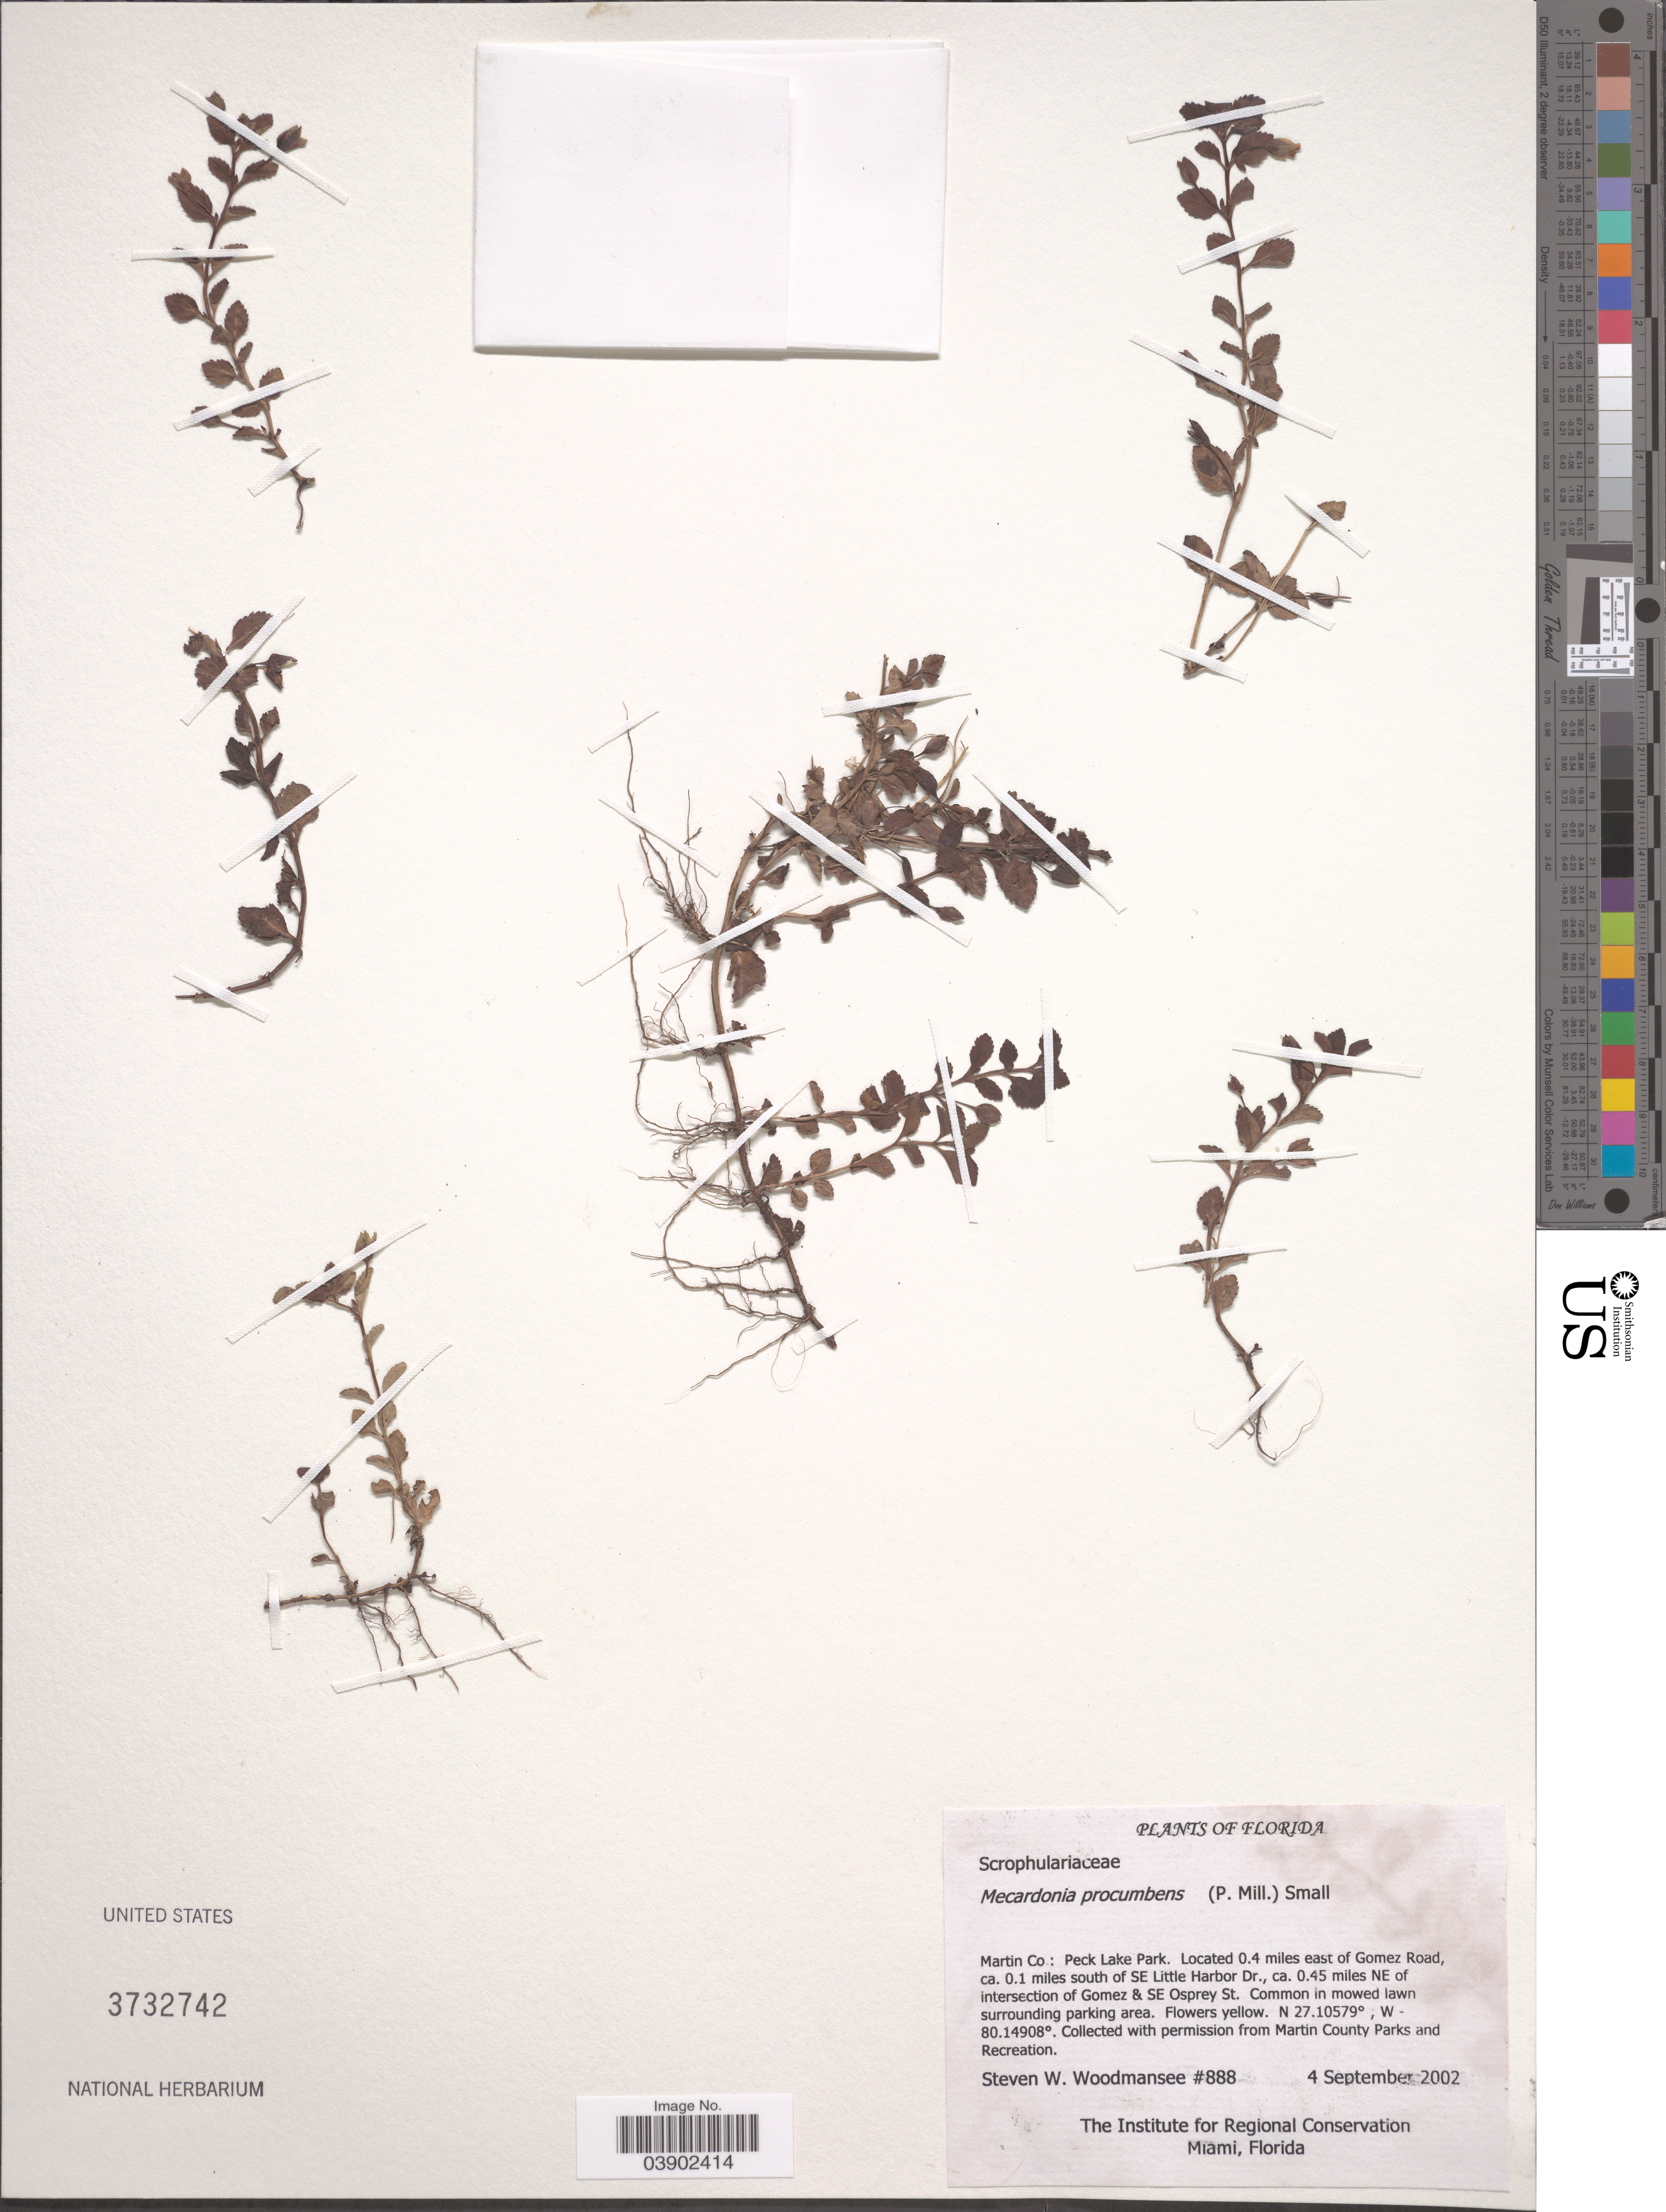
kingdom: Plantae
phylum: Tracheophyta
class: Magnoliopsida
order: Lamiales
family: Plantaginaceae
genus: Mecardonia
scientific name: Mecardonia procumbens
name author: (Mill.) Small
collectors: S. Woodmansee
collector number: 888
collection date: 2002-09-04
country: United States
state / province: Florida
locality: Martin Co: Peck Lake Park. 0.4 miles east of Gomez Road, ca. 0.1 miles south of SE Little Harbor Dr., ca. 0.45 miles NE of intersection of Gomez & SE Little Harbor Dr., 0.45 miles NE of intersection of Gomez & SE Osprey St.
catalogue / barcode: US 3732742